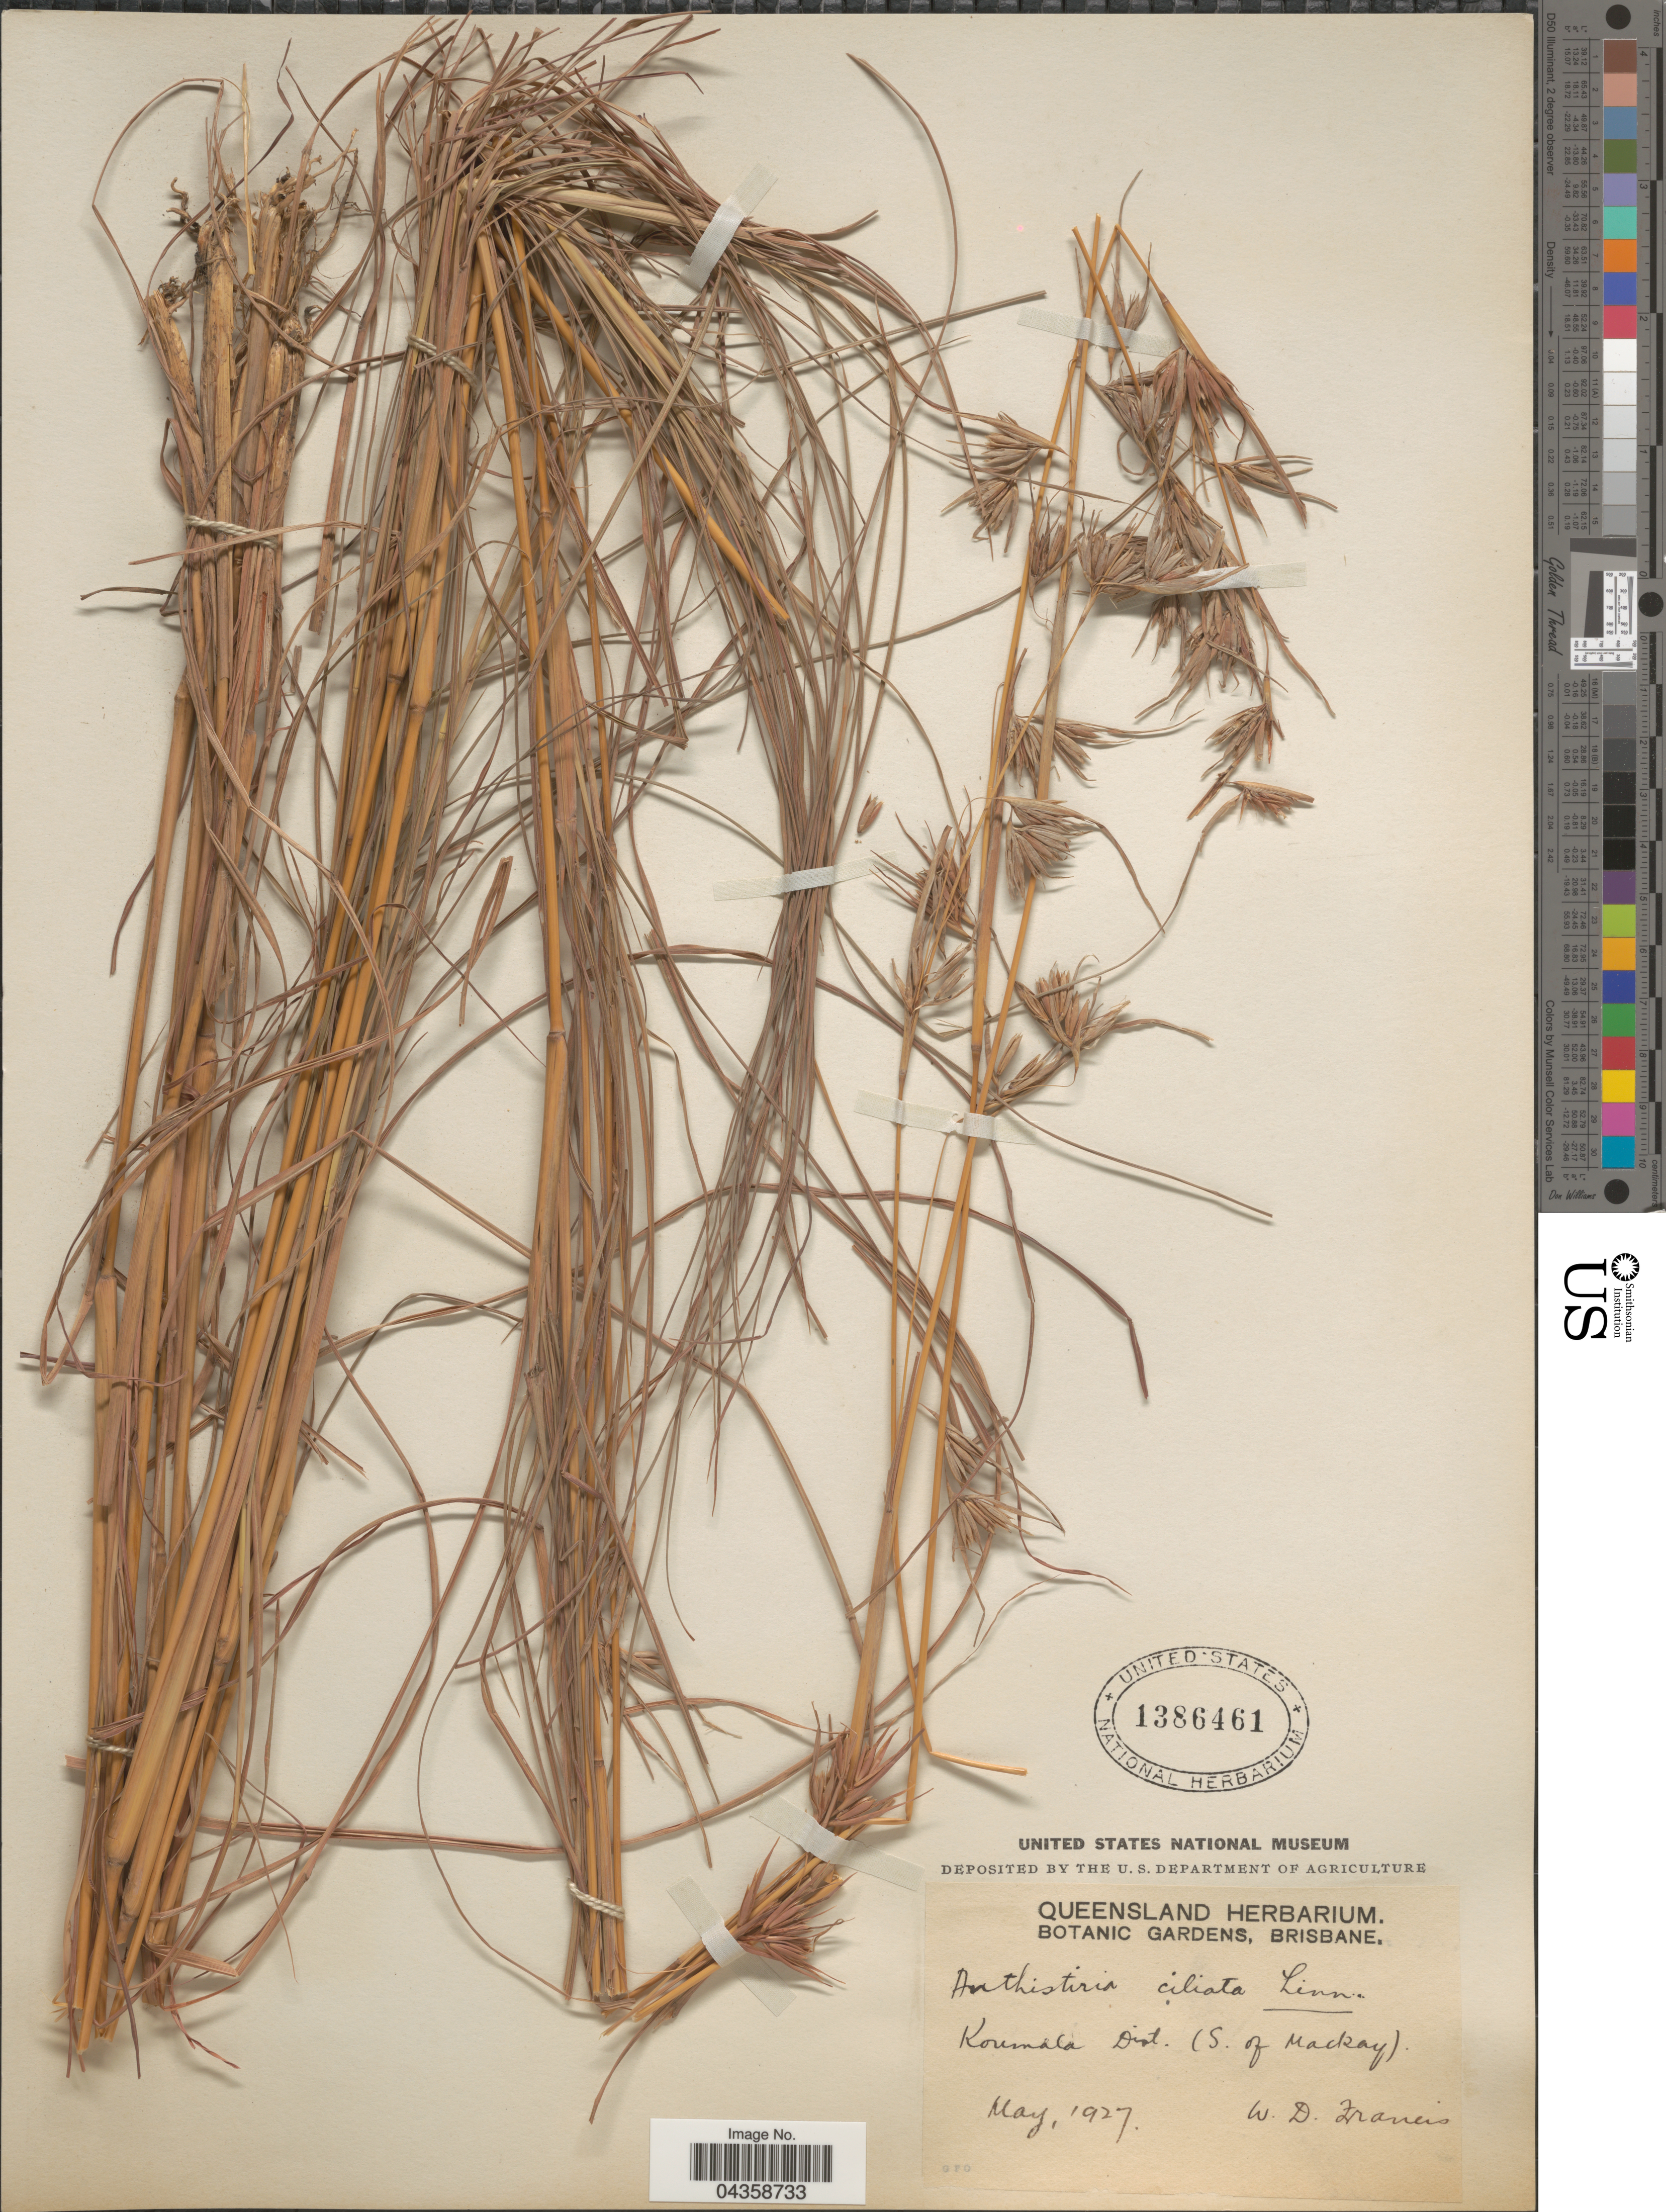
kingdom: Plantae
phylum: Tracheophyta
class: Liliopsida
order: Poales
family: Poaceae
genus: Themeda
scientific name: Themeda triandra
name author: Forssk.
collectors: W. Francis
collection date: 1927-05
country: Australia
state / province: Queensland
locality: Koumala Dist. (S. of Mackay).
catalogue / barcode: US 1386461